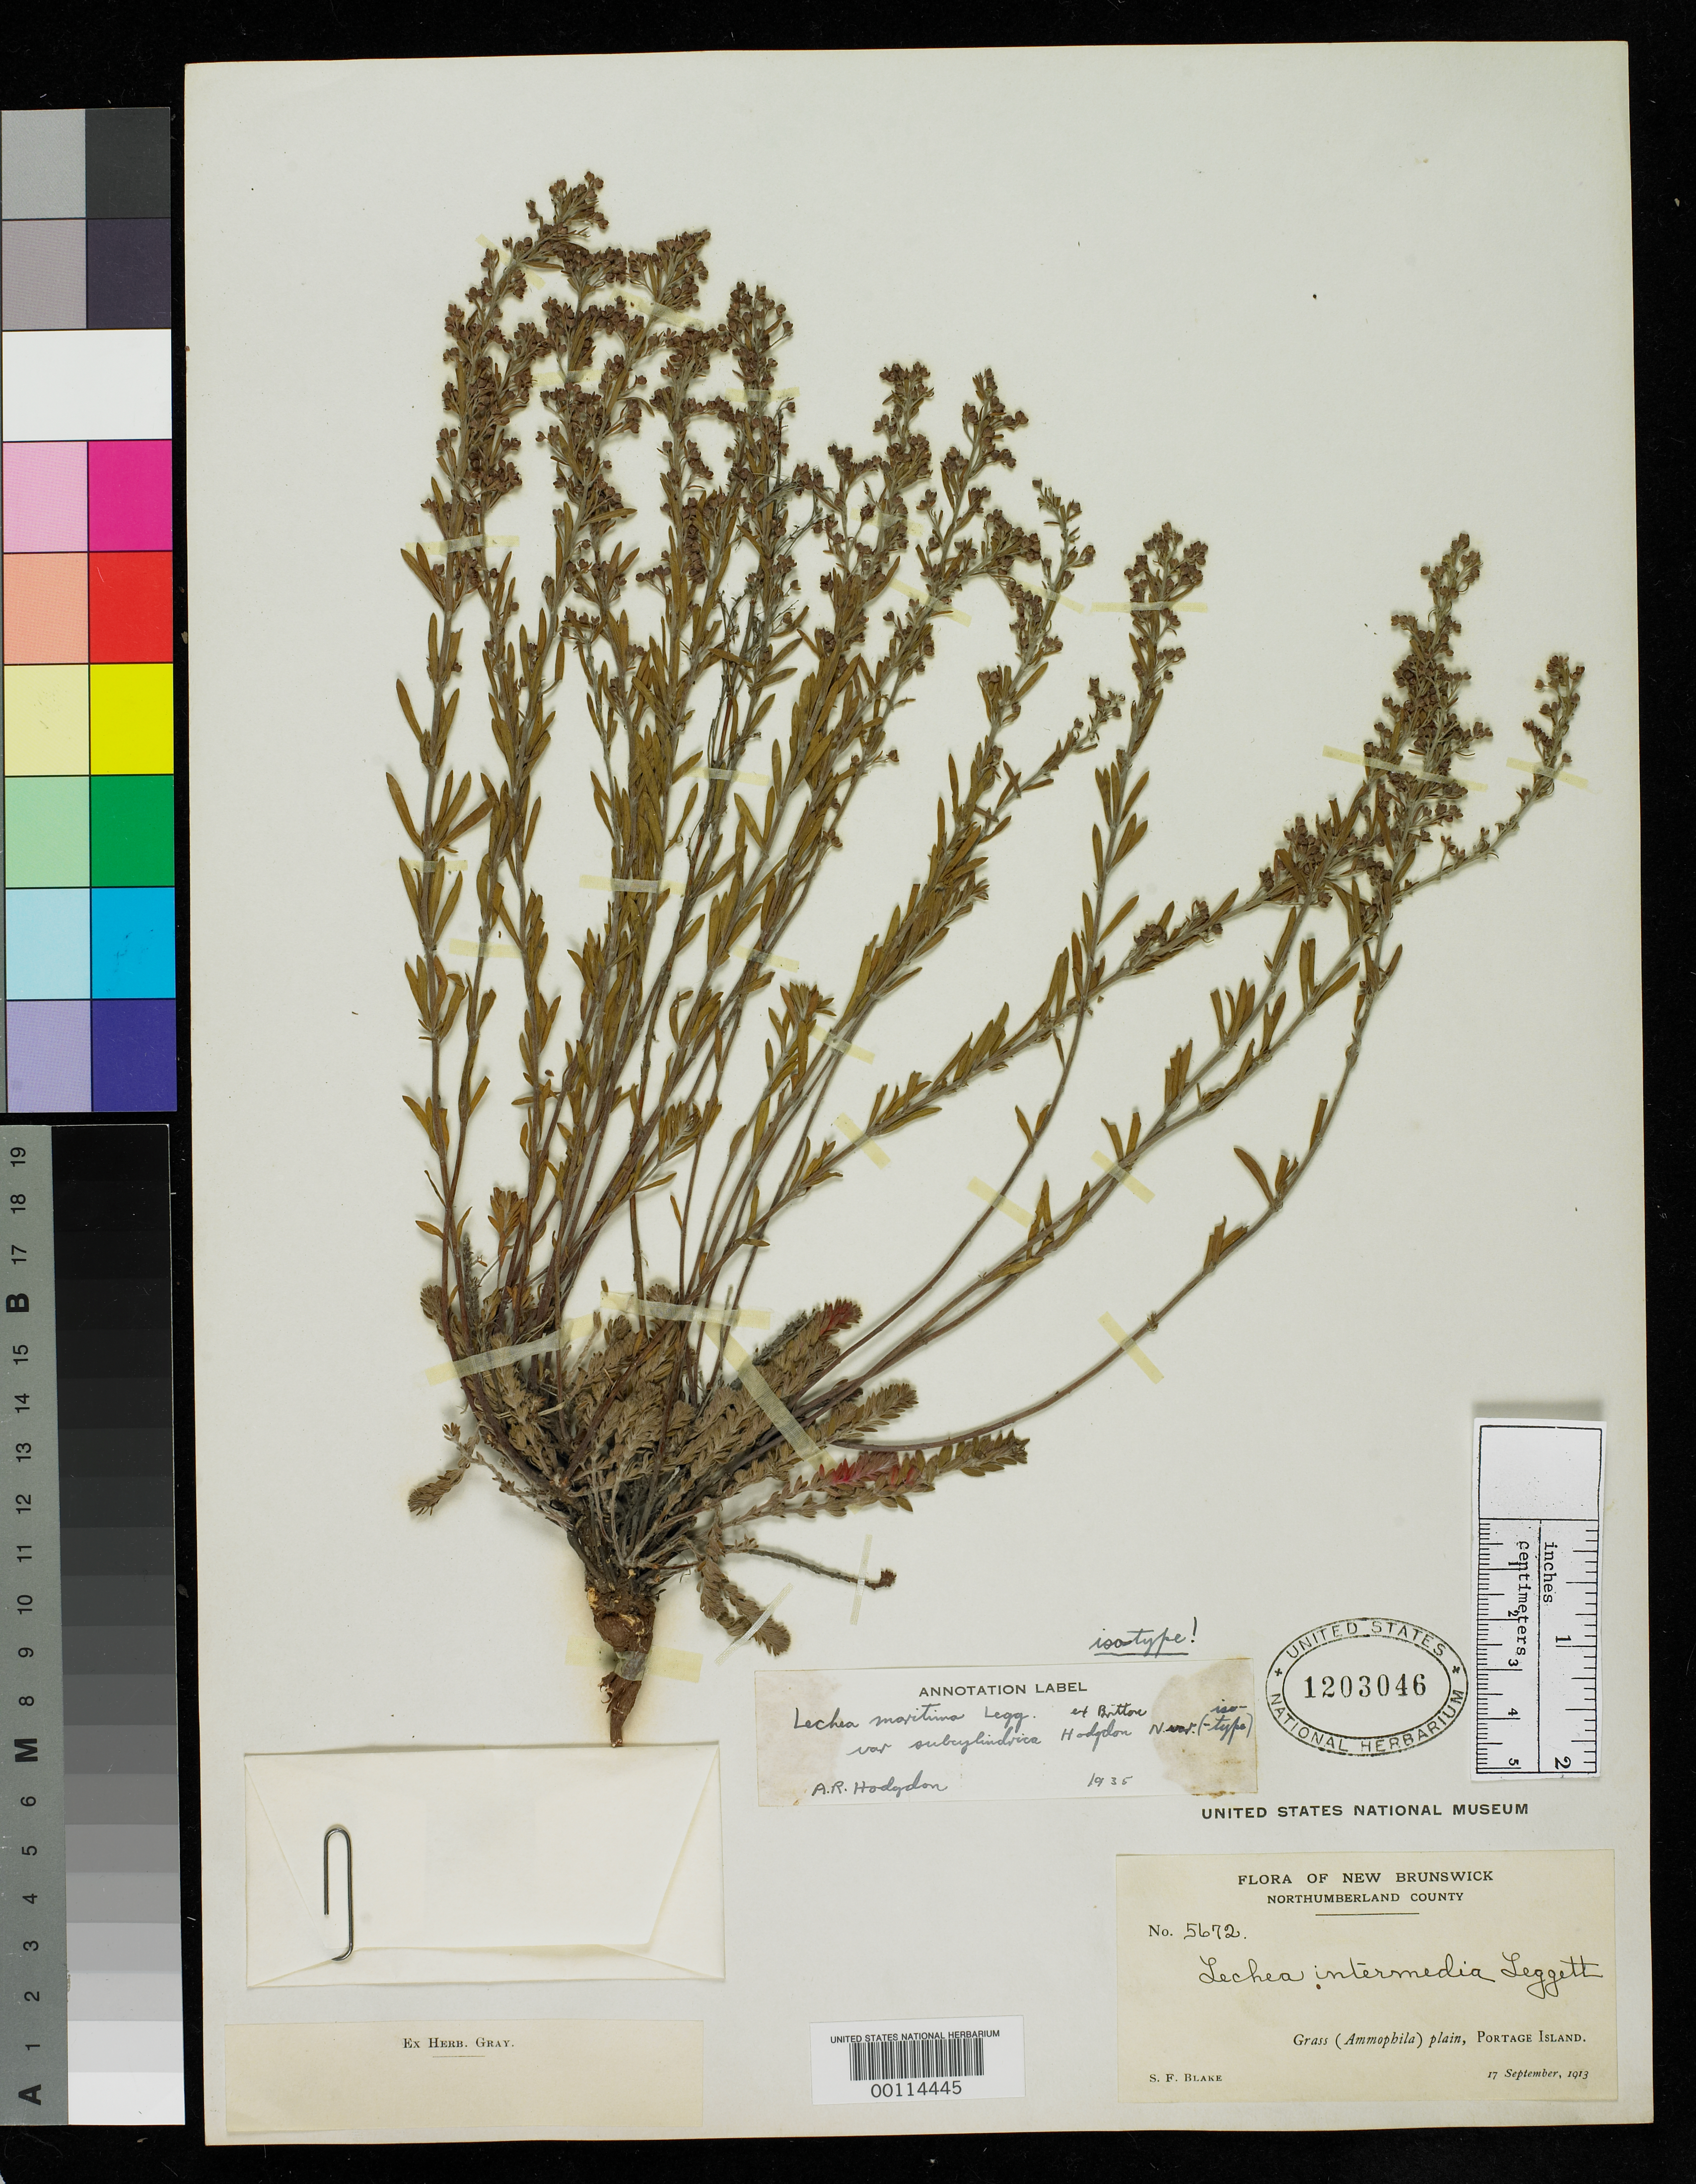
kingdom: Plantae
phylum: Tracheophyta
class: Magnoliopsida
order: Malvales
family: Cistaceae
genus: Lechea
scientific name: Lechea maritima var. subcylindrica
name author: Hodgdon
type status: Isotype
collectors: S. Blake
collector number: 5672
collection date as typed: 17 Sep 1923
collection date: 1923-09-17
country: Canada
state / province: New Brunswick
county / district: Northumberland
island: Portage Island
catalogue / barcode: US 1203046